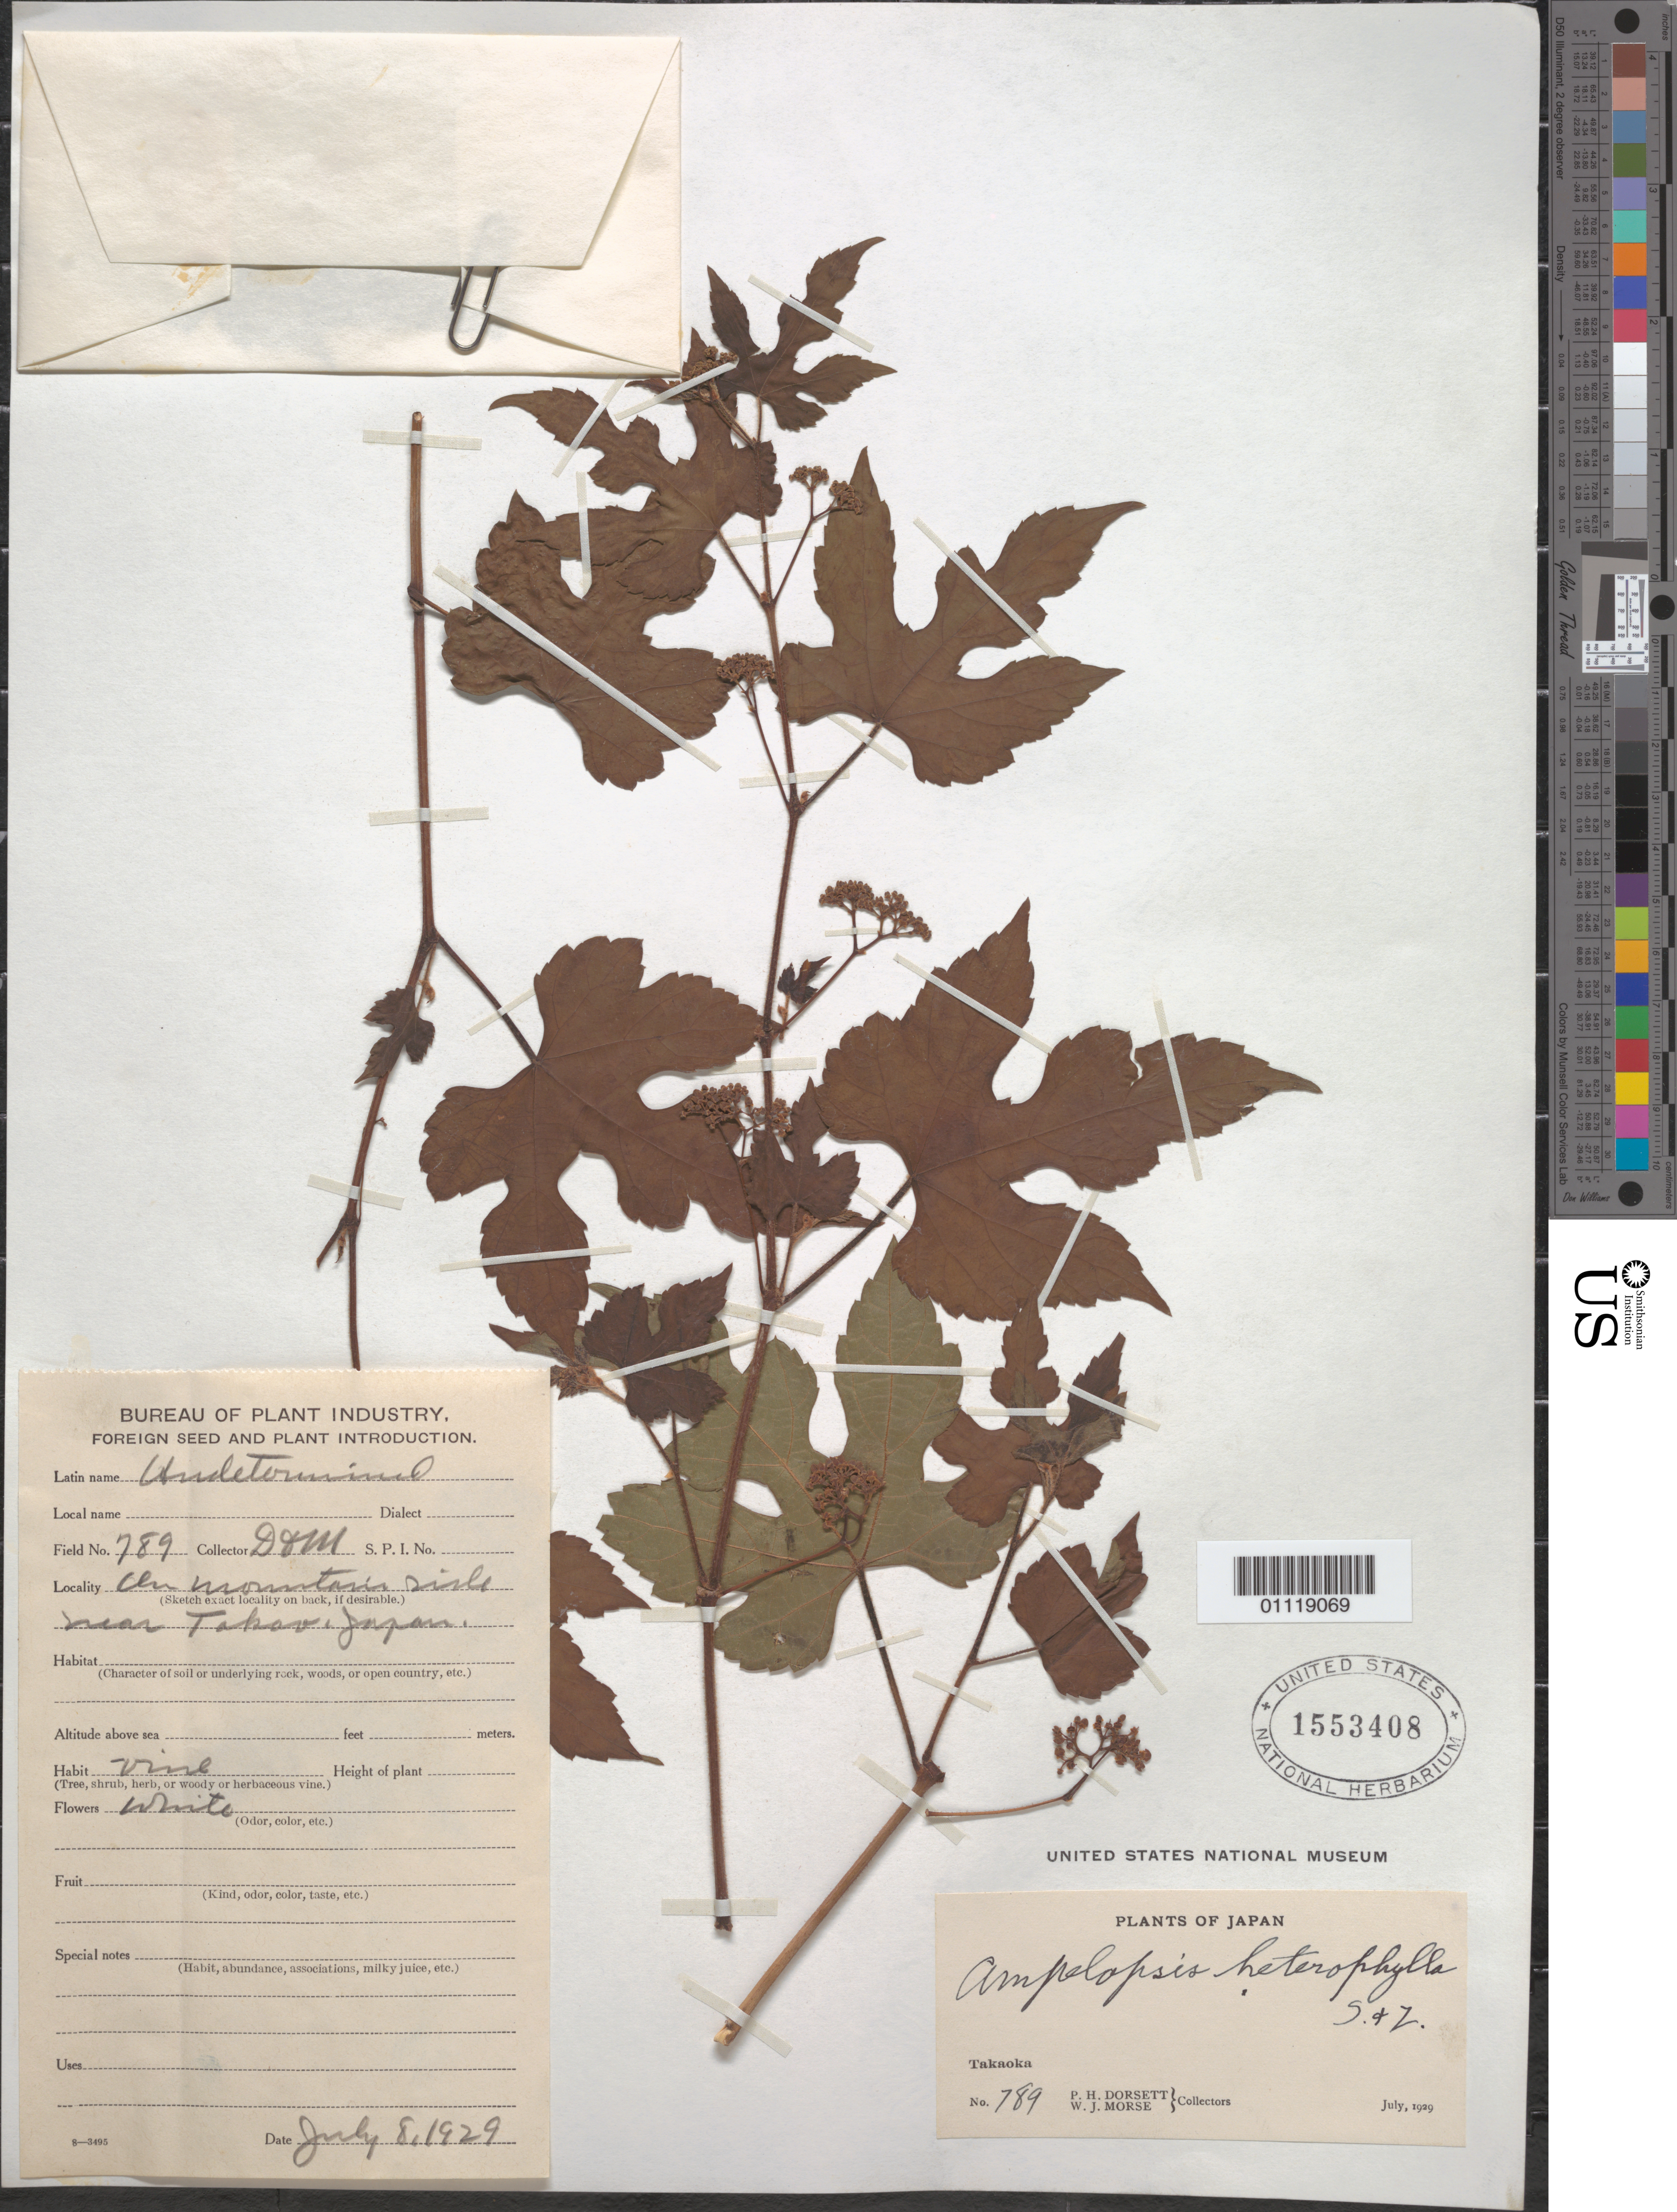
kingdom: Plantae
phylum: Tracheophyta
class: Magnoliopsida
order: Vitales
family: Vitaceae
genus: Ampelopsis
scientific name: Ampelopsis glandulosa var. heterophylla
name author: (Thunb.) Momiy.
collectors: P. H. Dorsett & W. J. Morse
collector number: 789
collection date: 1929-07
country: Japan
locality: Takaoka.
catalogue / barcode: US 1553408